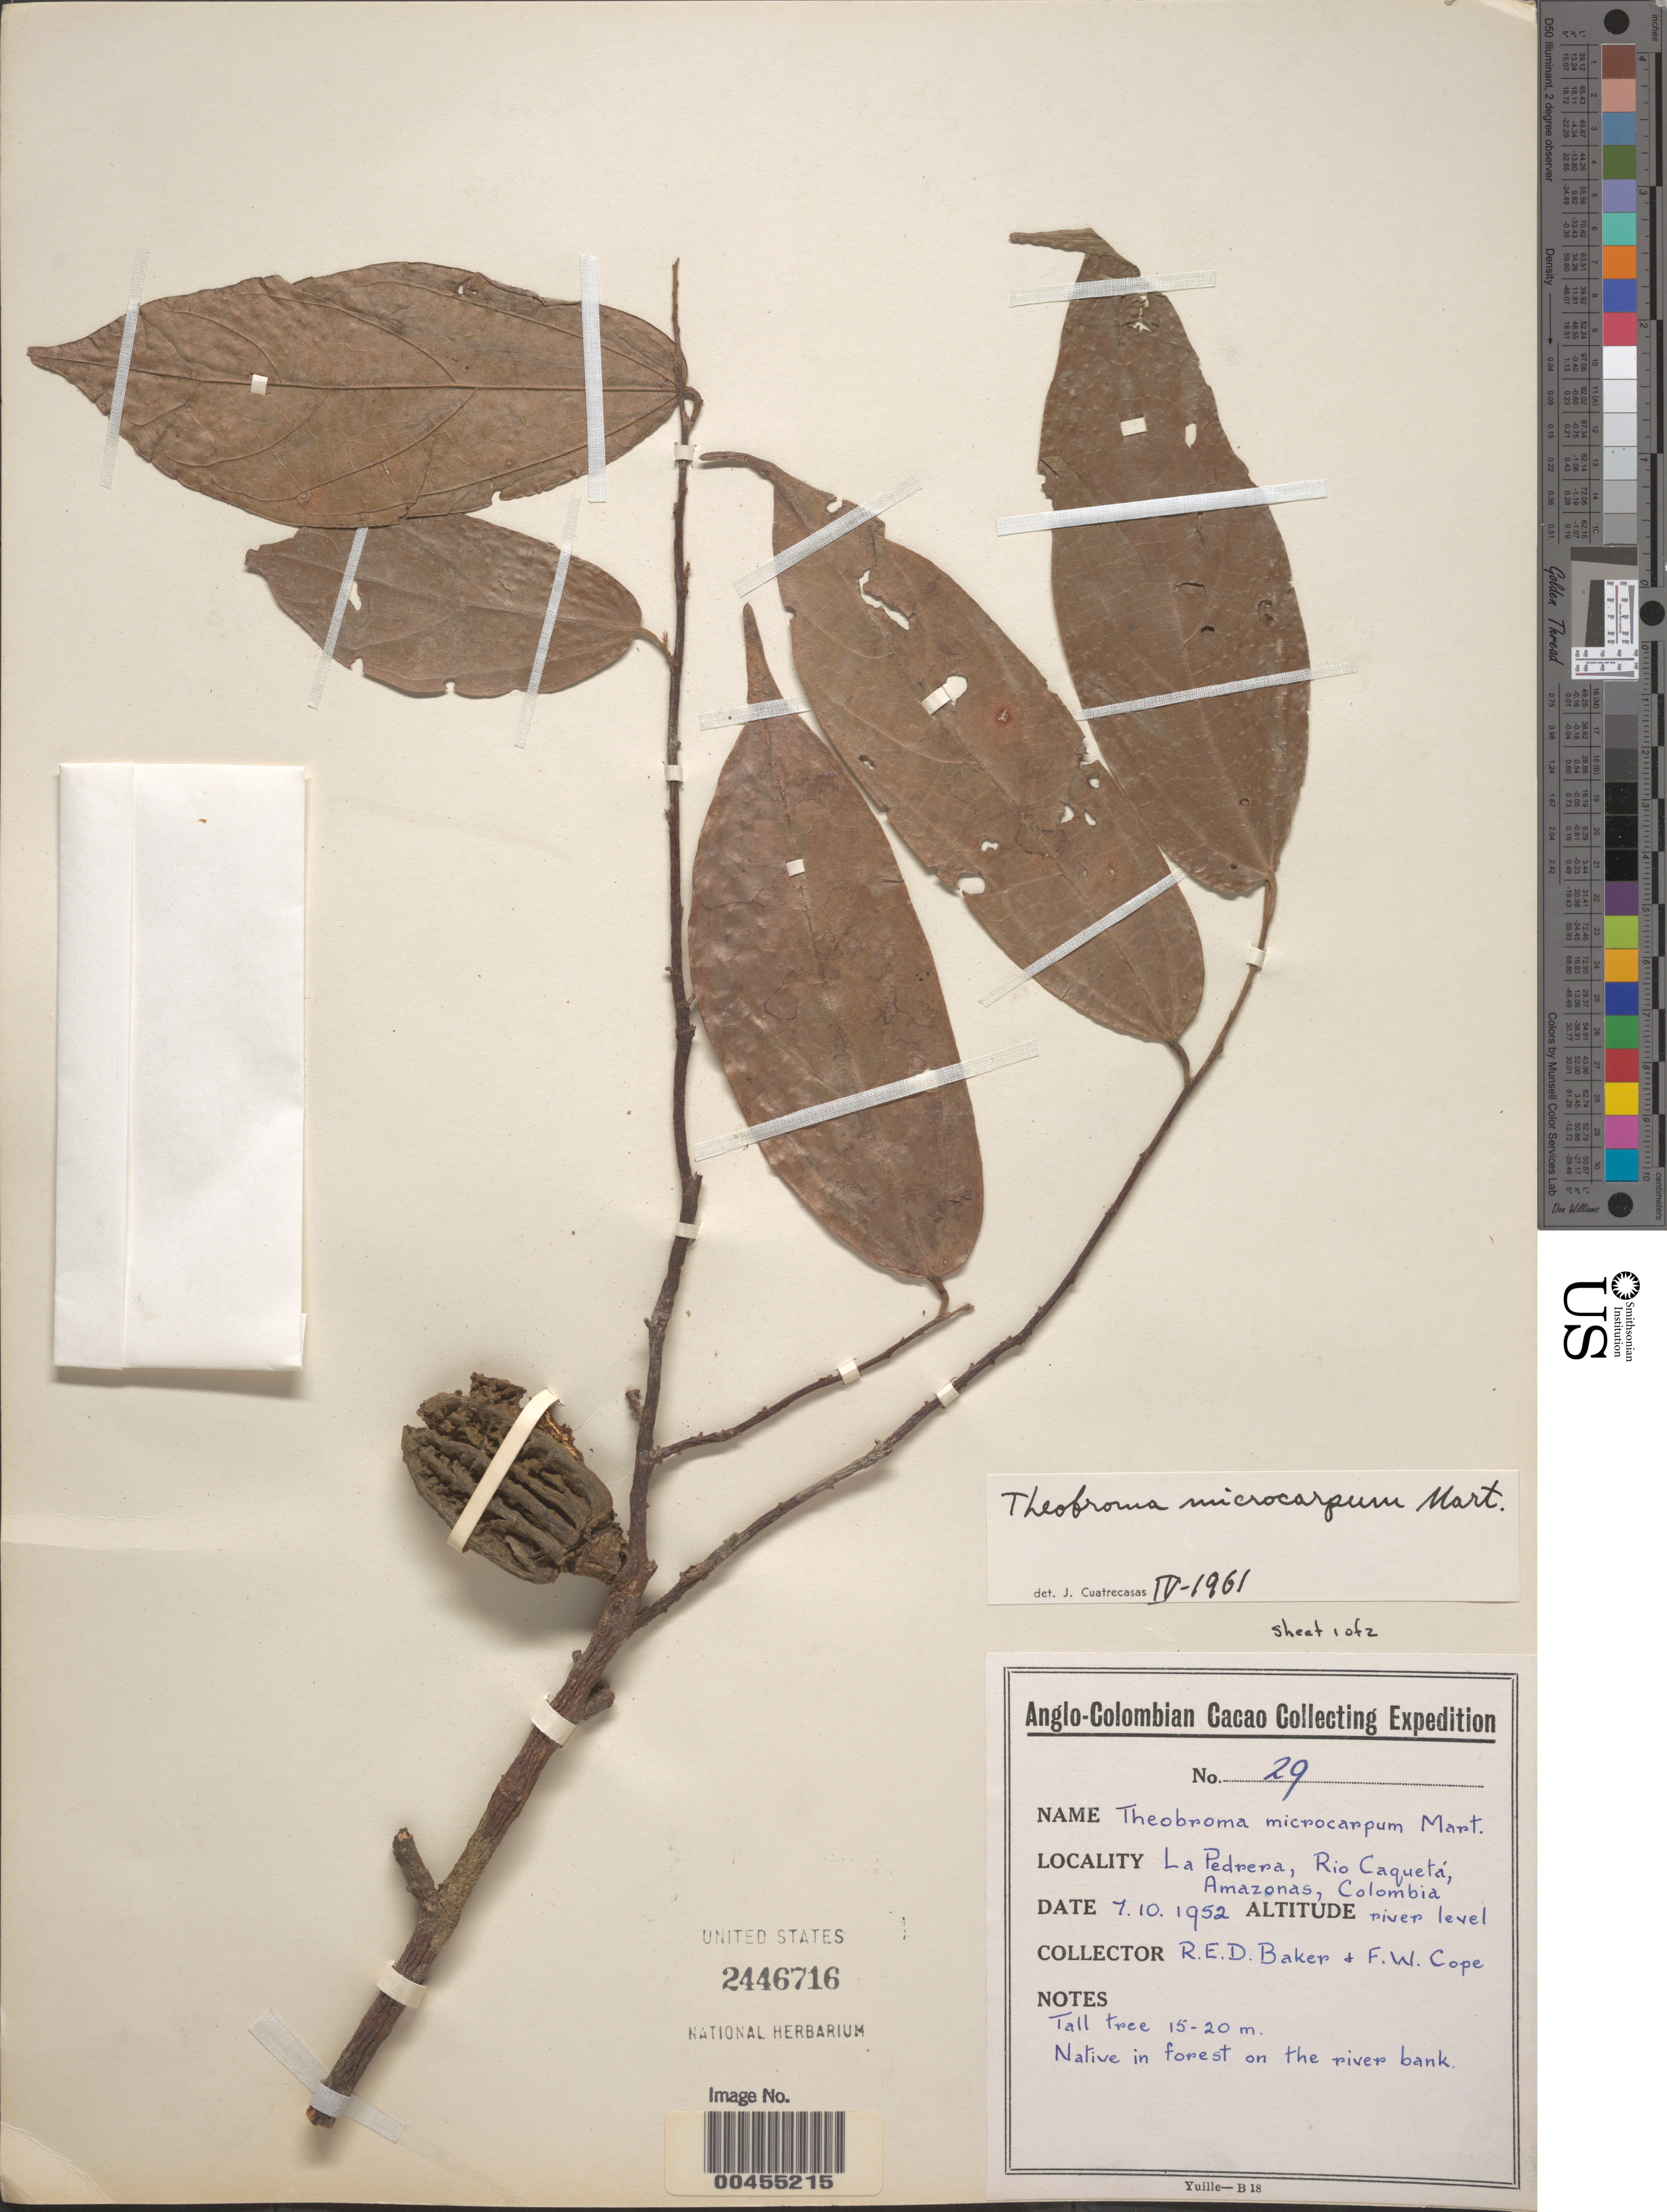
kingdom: Plantae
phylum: Tracheophyta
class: Magnoliopsida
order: Malvales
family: Malvaceae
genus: Theobroma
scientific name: Theobroma microcarpum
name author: Mart.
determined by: Cuatrecasas, J.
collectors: R. E. D. Baker & F. Cope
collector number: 29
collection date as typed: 07 Oct 1952 or 10 Jul 1952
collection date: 1952-07-10 or 1952-10-07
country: Colombia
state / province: Amazônas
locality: La Pedrera, Río Caquetá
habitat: forest on the river bank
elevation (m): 0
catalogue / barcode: US 2446716